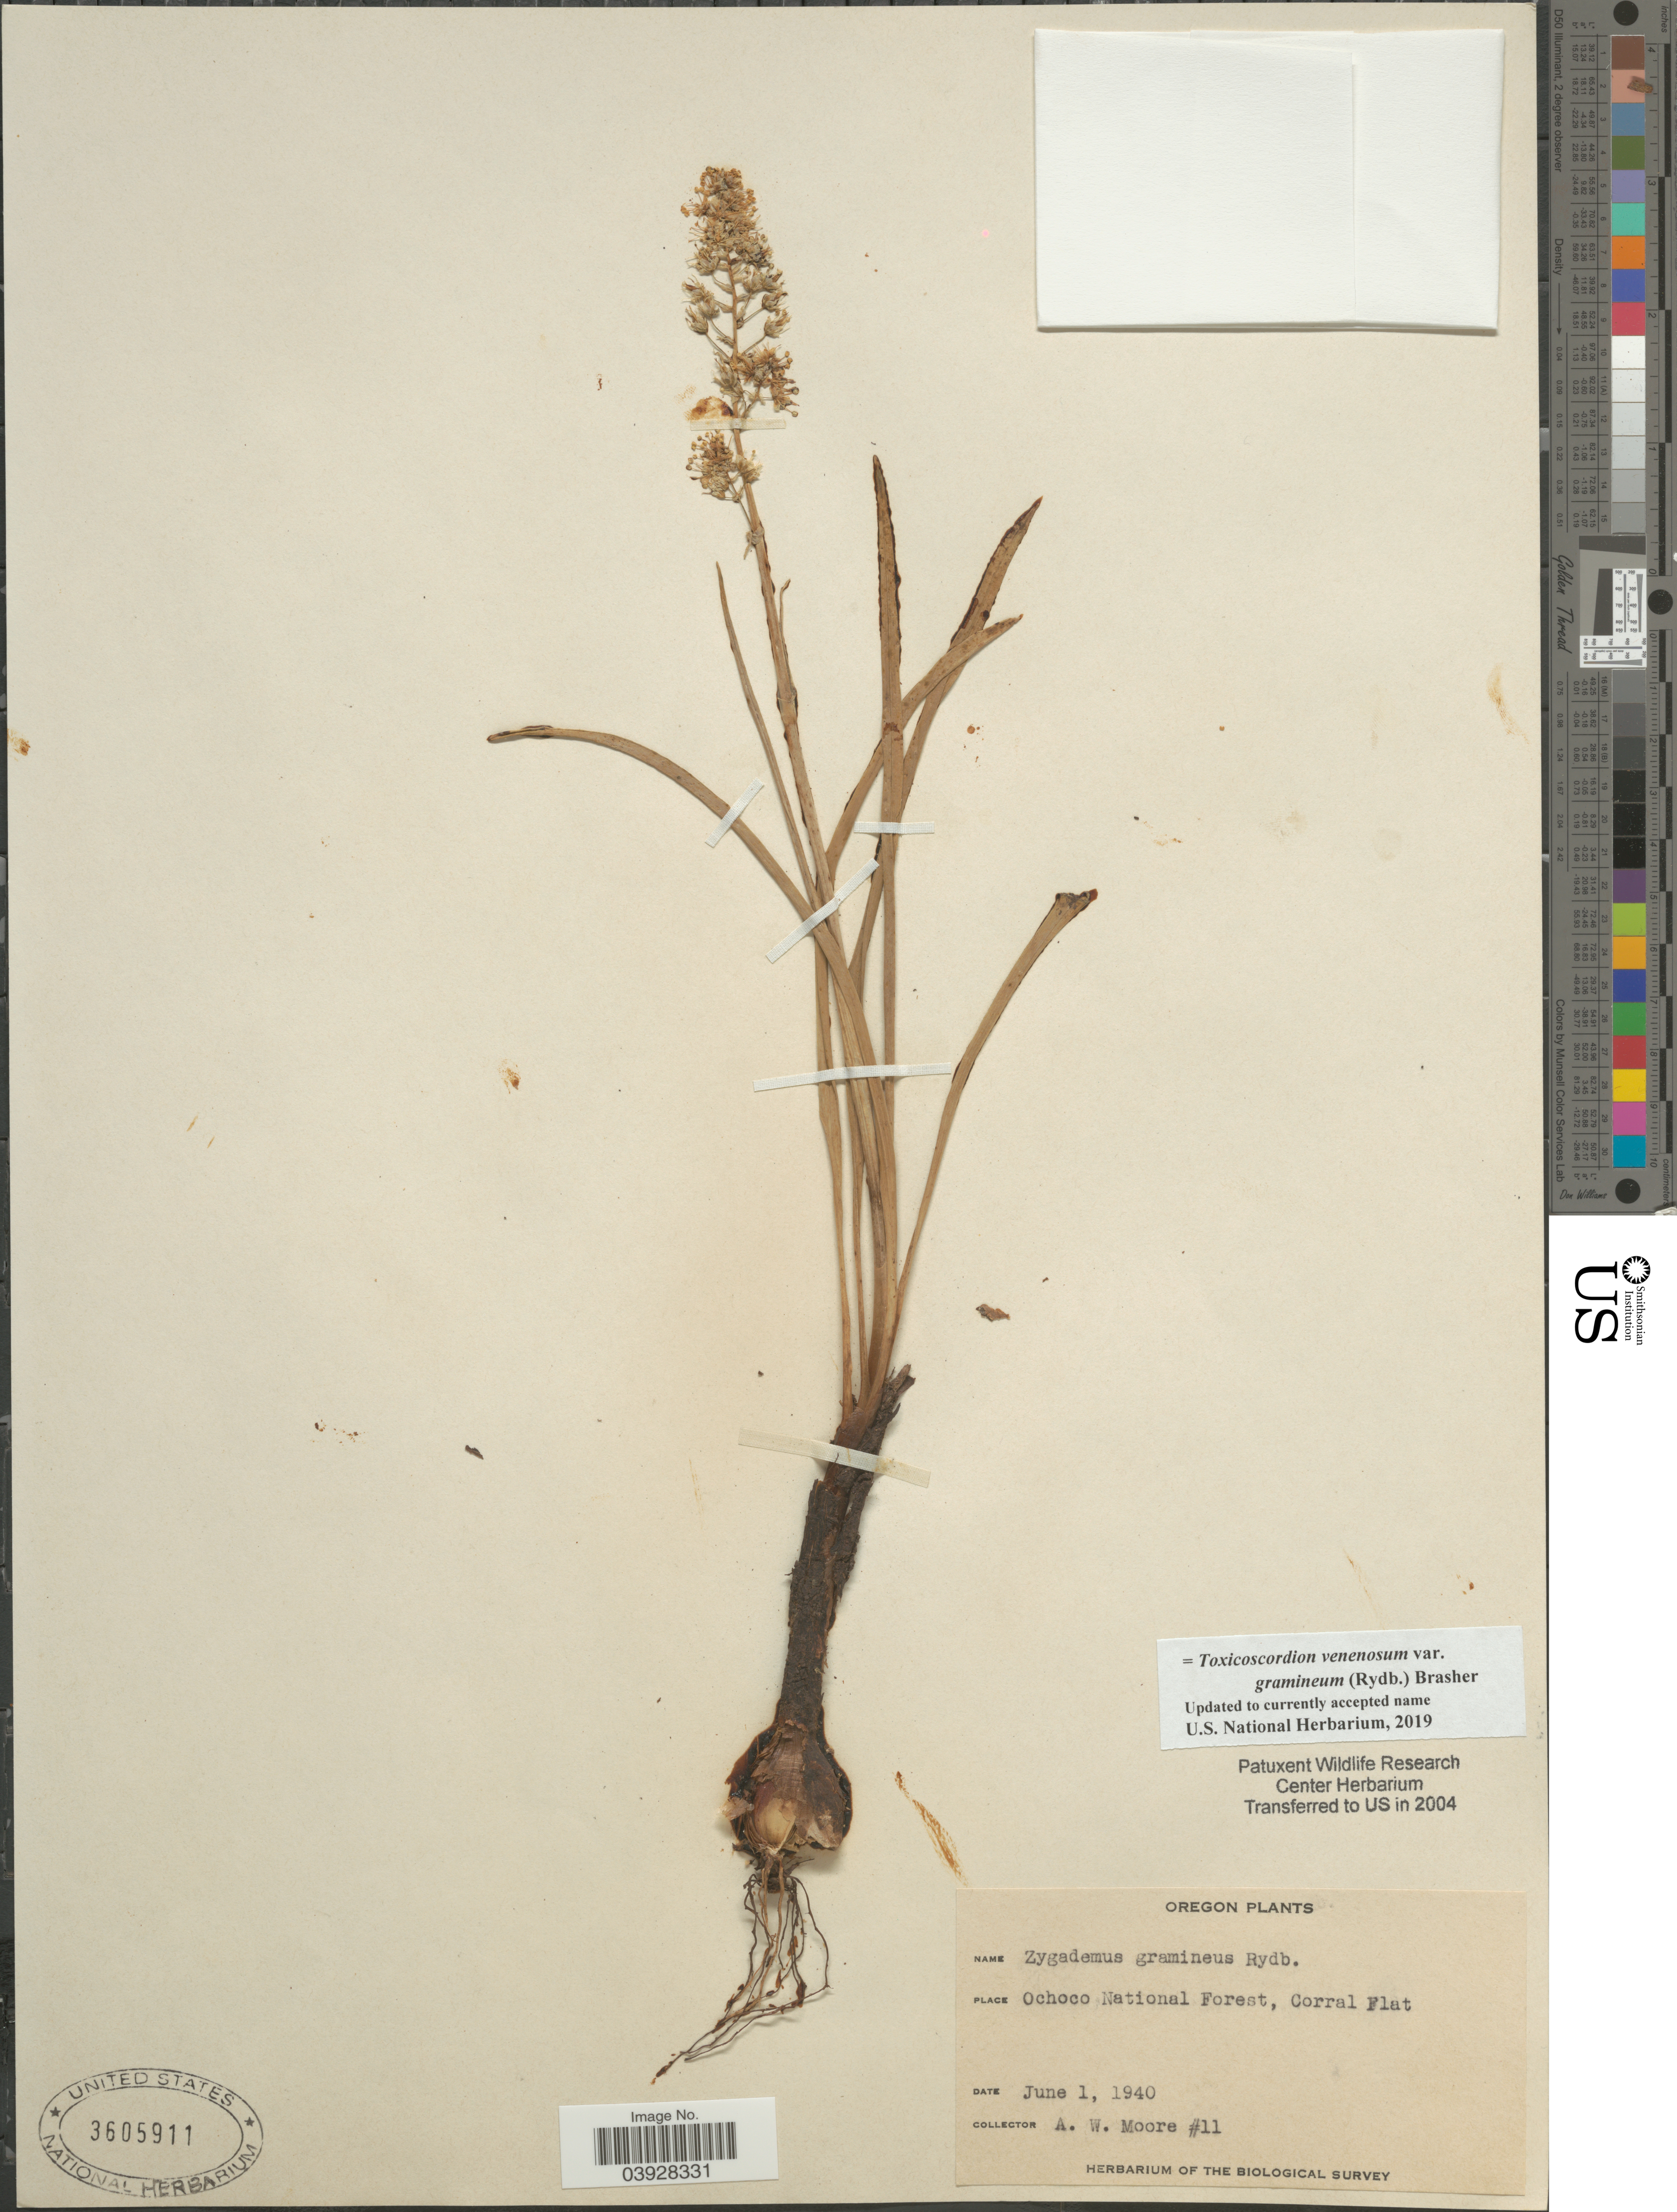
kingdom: Plantae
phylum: Tracheophyta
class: Liliopsida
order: Liliales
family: Melanthiaceae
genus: Toxicoscordion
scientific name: Toxicoscordion venenosum var. gramineum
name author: (Rydb.) Brasher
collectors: A. Moore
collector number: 11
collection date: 1940-06-01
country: United States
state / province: Oregon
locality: Ochoco National Forest, Corral Flat.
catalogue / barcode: US 3605911